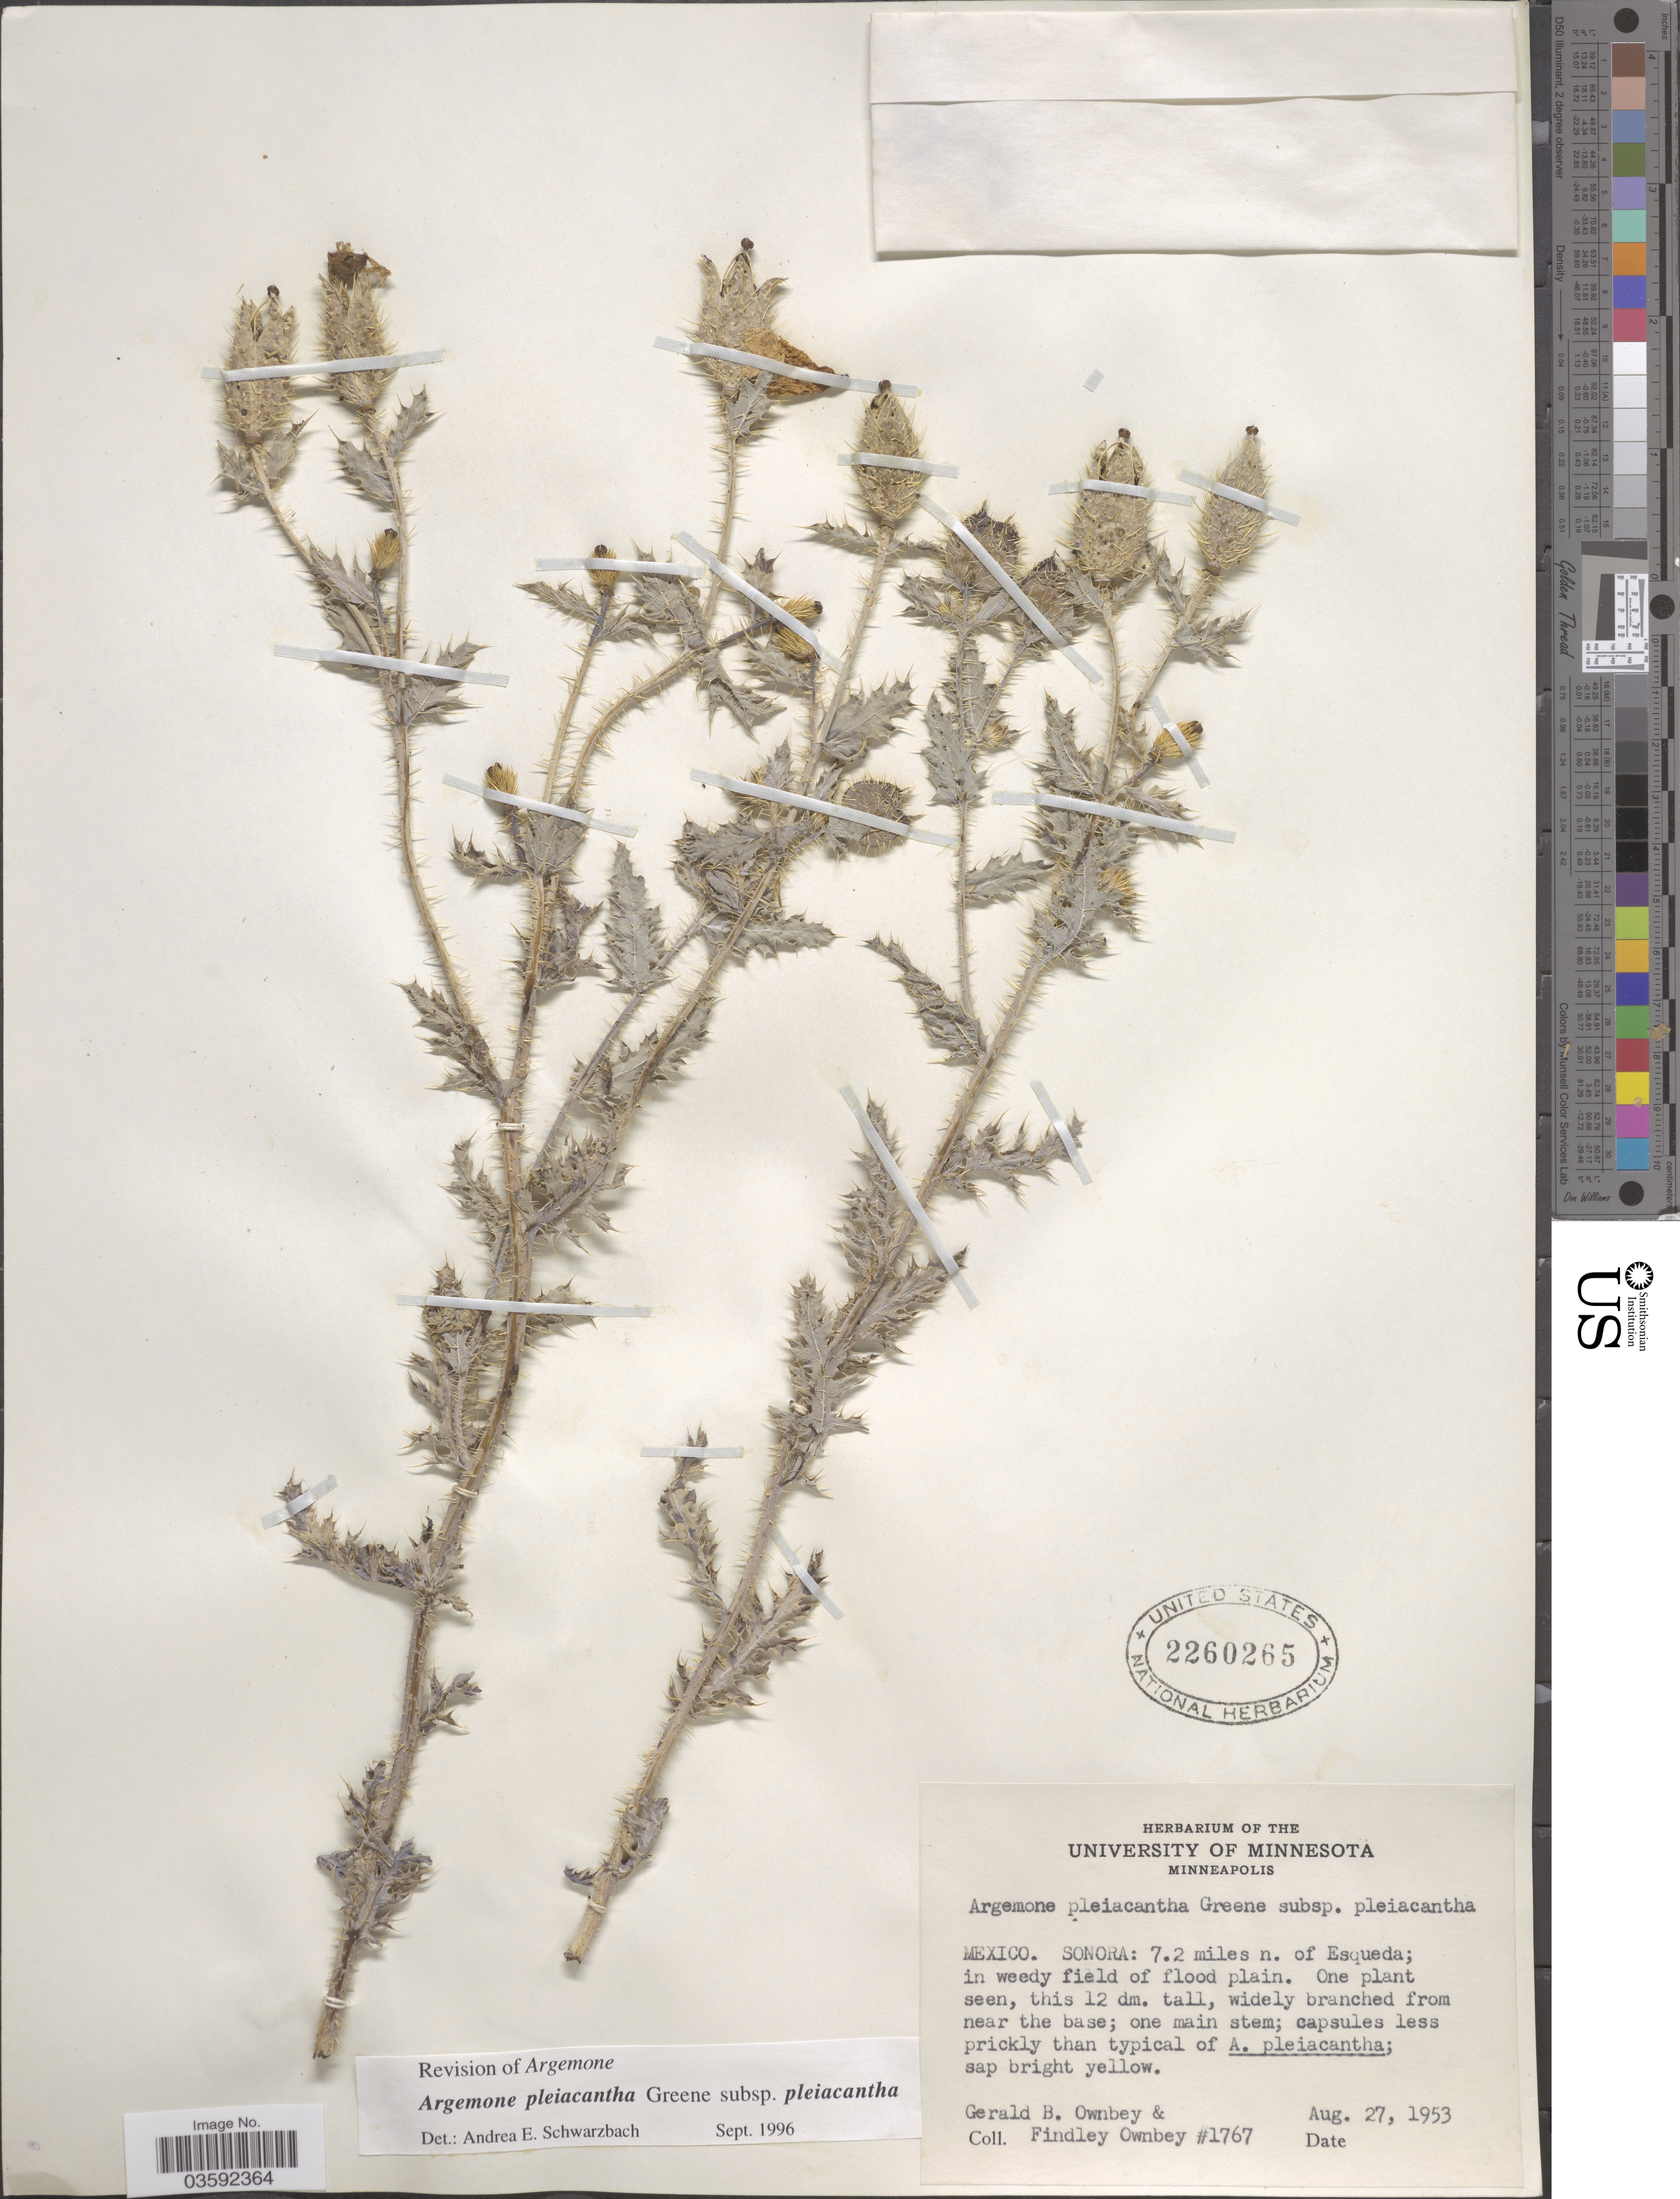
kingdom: Plantae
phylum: Tracheophyta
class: Magnoliopsida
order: Ranunculales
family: Papaveraceae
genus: Argemone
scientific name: Argemone pleiacantha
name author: Greene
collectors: G. B. Ownbey & F. Ownbey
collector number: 1767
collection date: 1953-08-27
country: Mexico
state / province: Sonora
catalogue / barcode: US 2260265